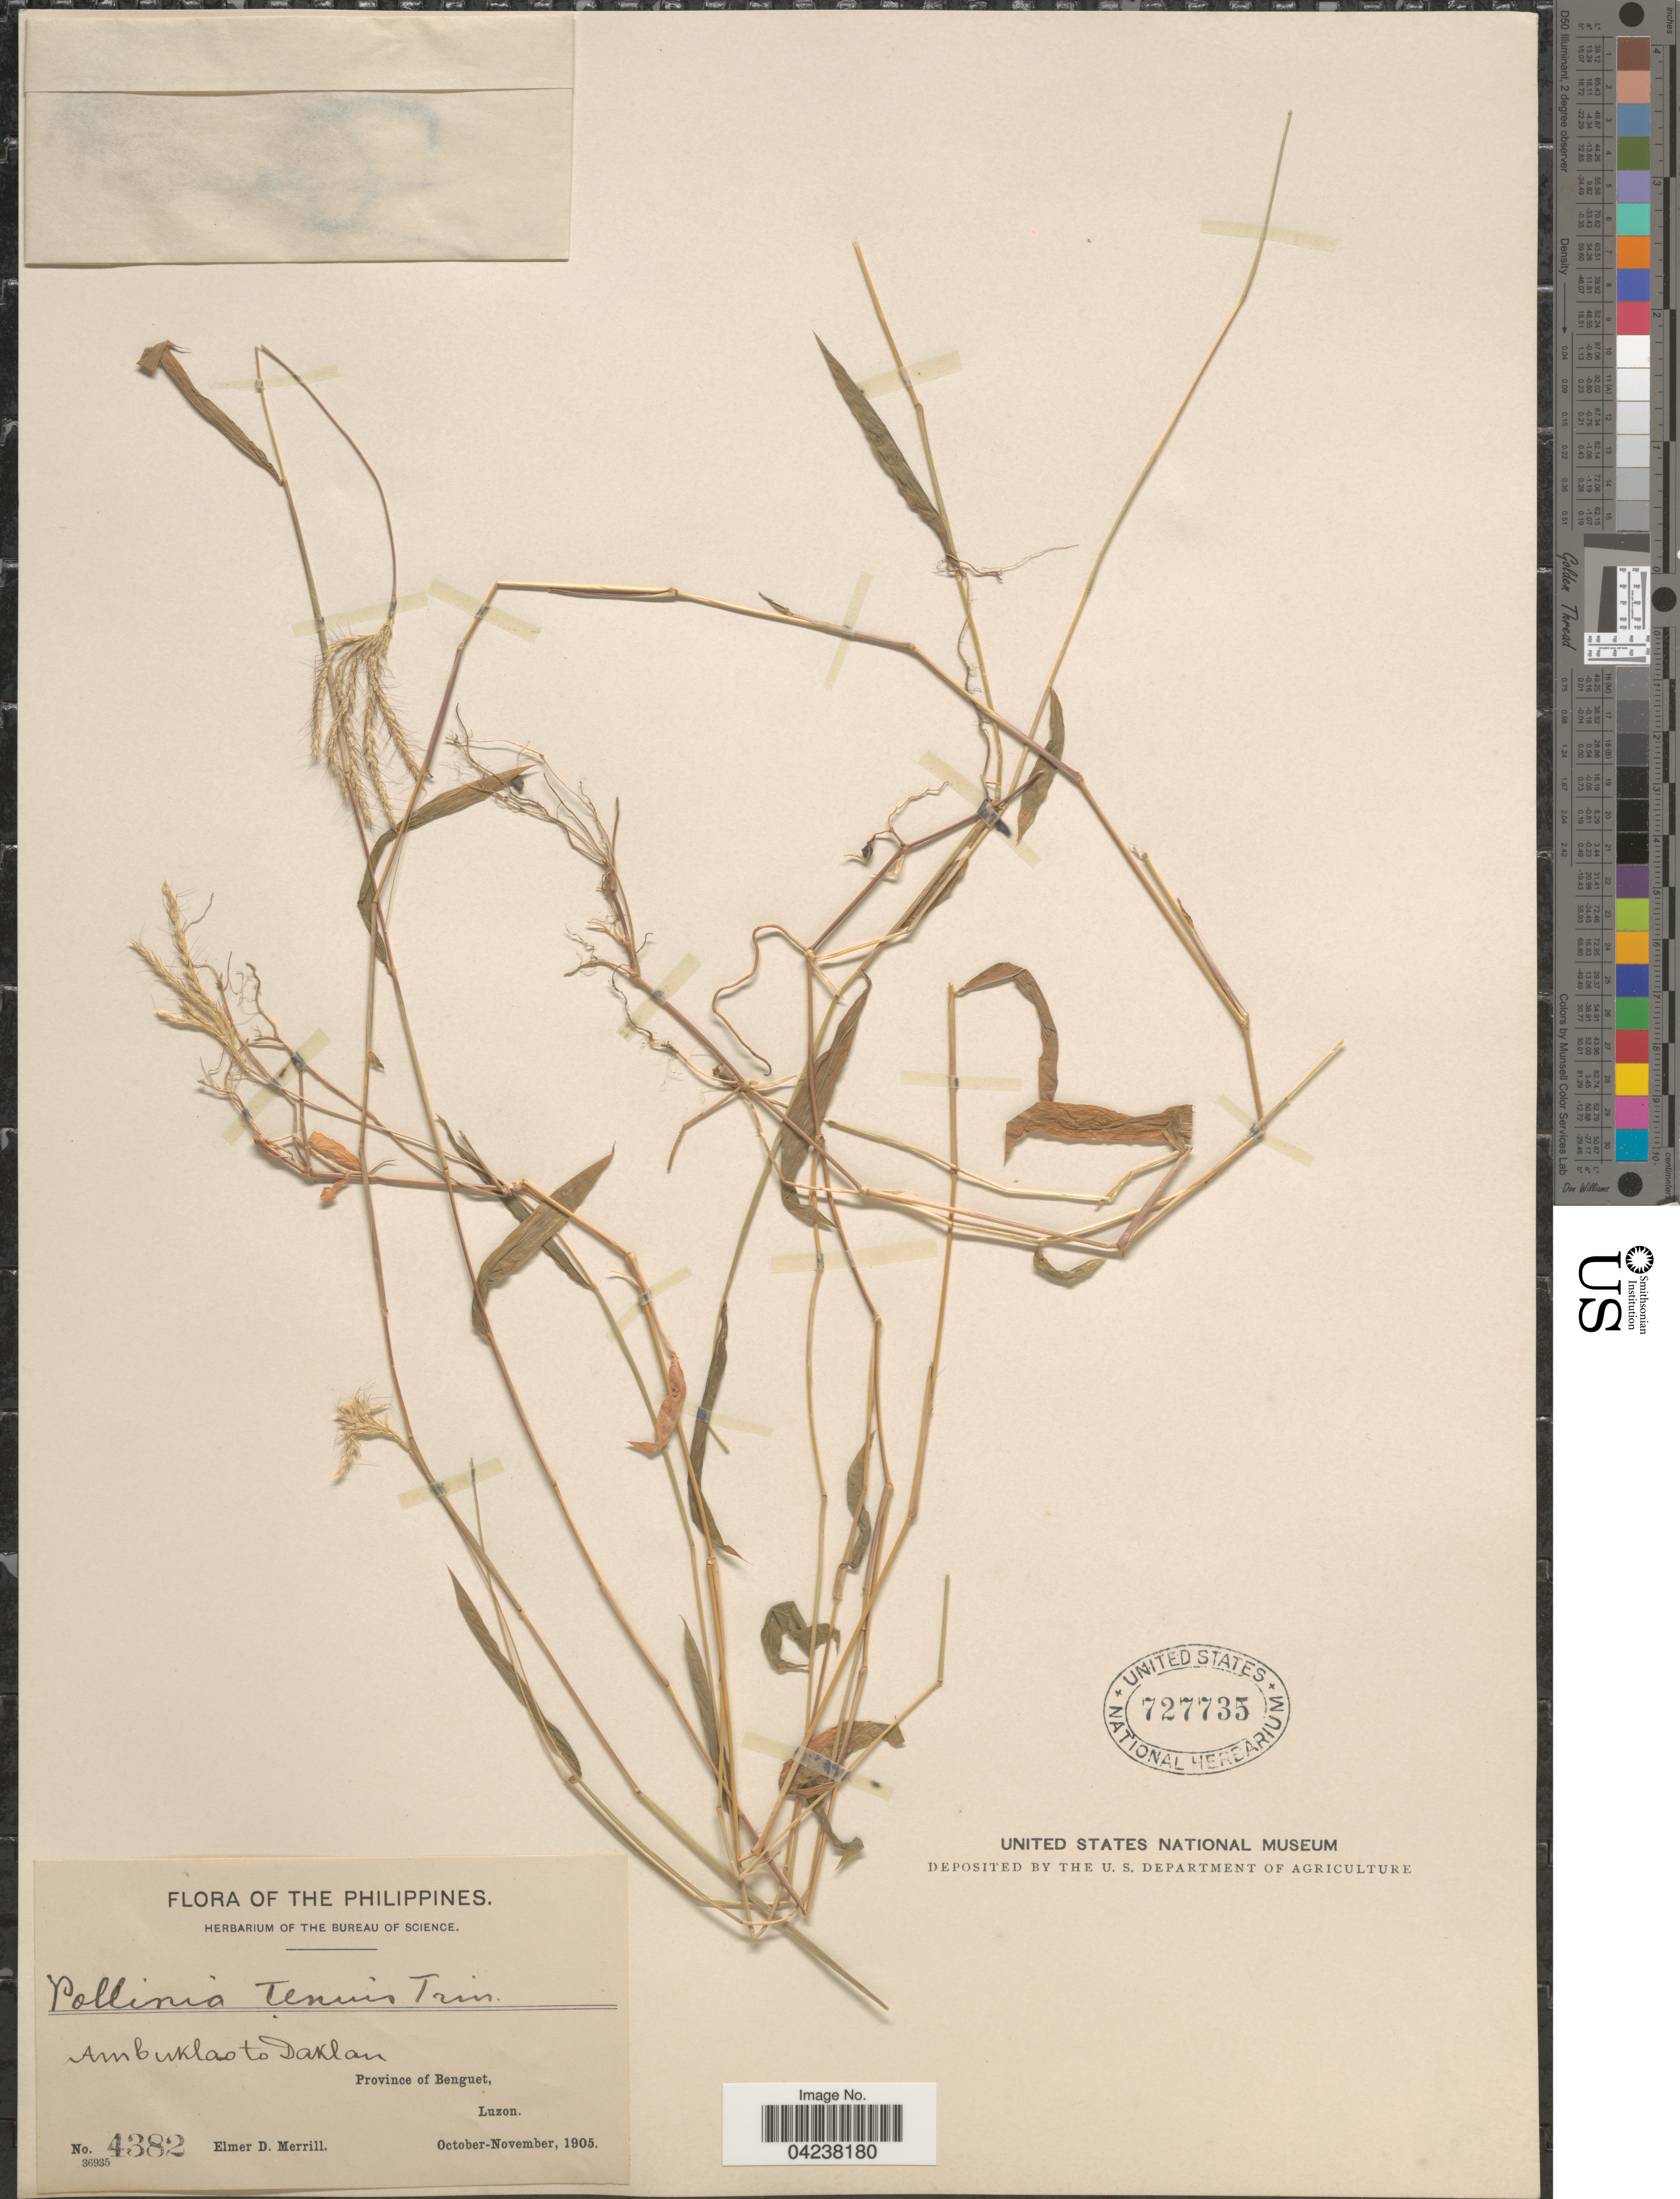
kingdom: Plantae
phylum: Tracheophyta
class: Liliopsida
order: Poales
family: Poaceae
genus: Microstegium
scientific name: Microstegium tenue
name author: (Trin.) Hosok.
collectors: E. D. Merrill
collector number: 4382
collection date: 1905-10/1905-11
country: Philippines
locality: Ambuklao to Daklan. Province of Benguet, Luzon.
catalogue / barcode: US 727735